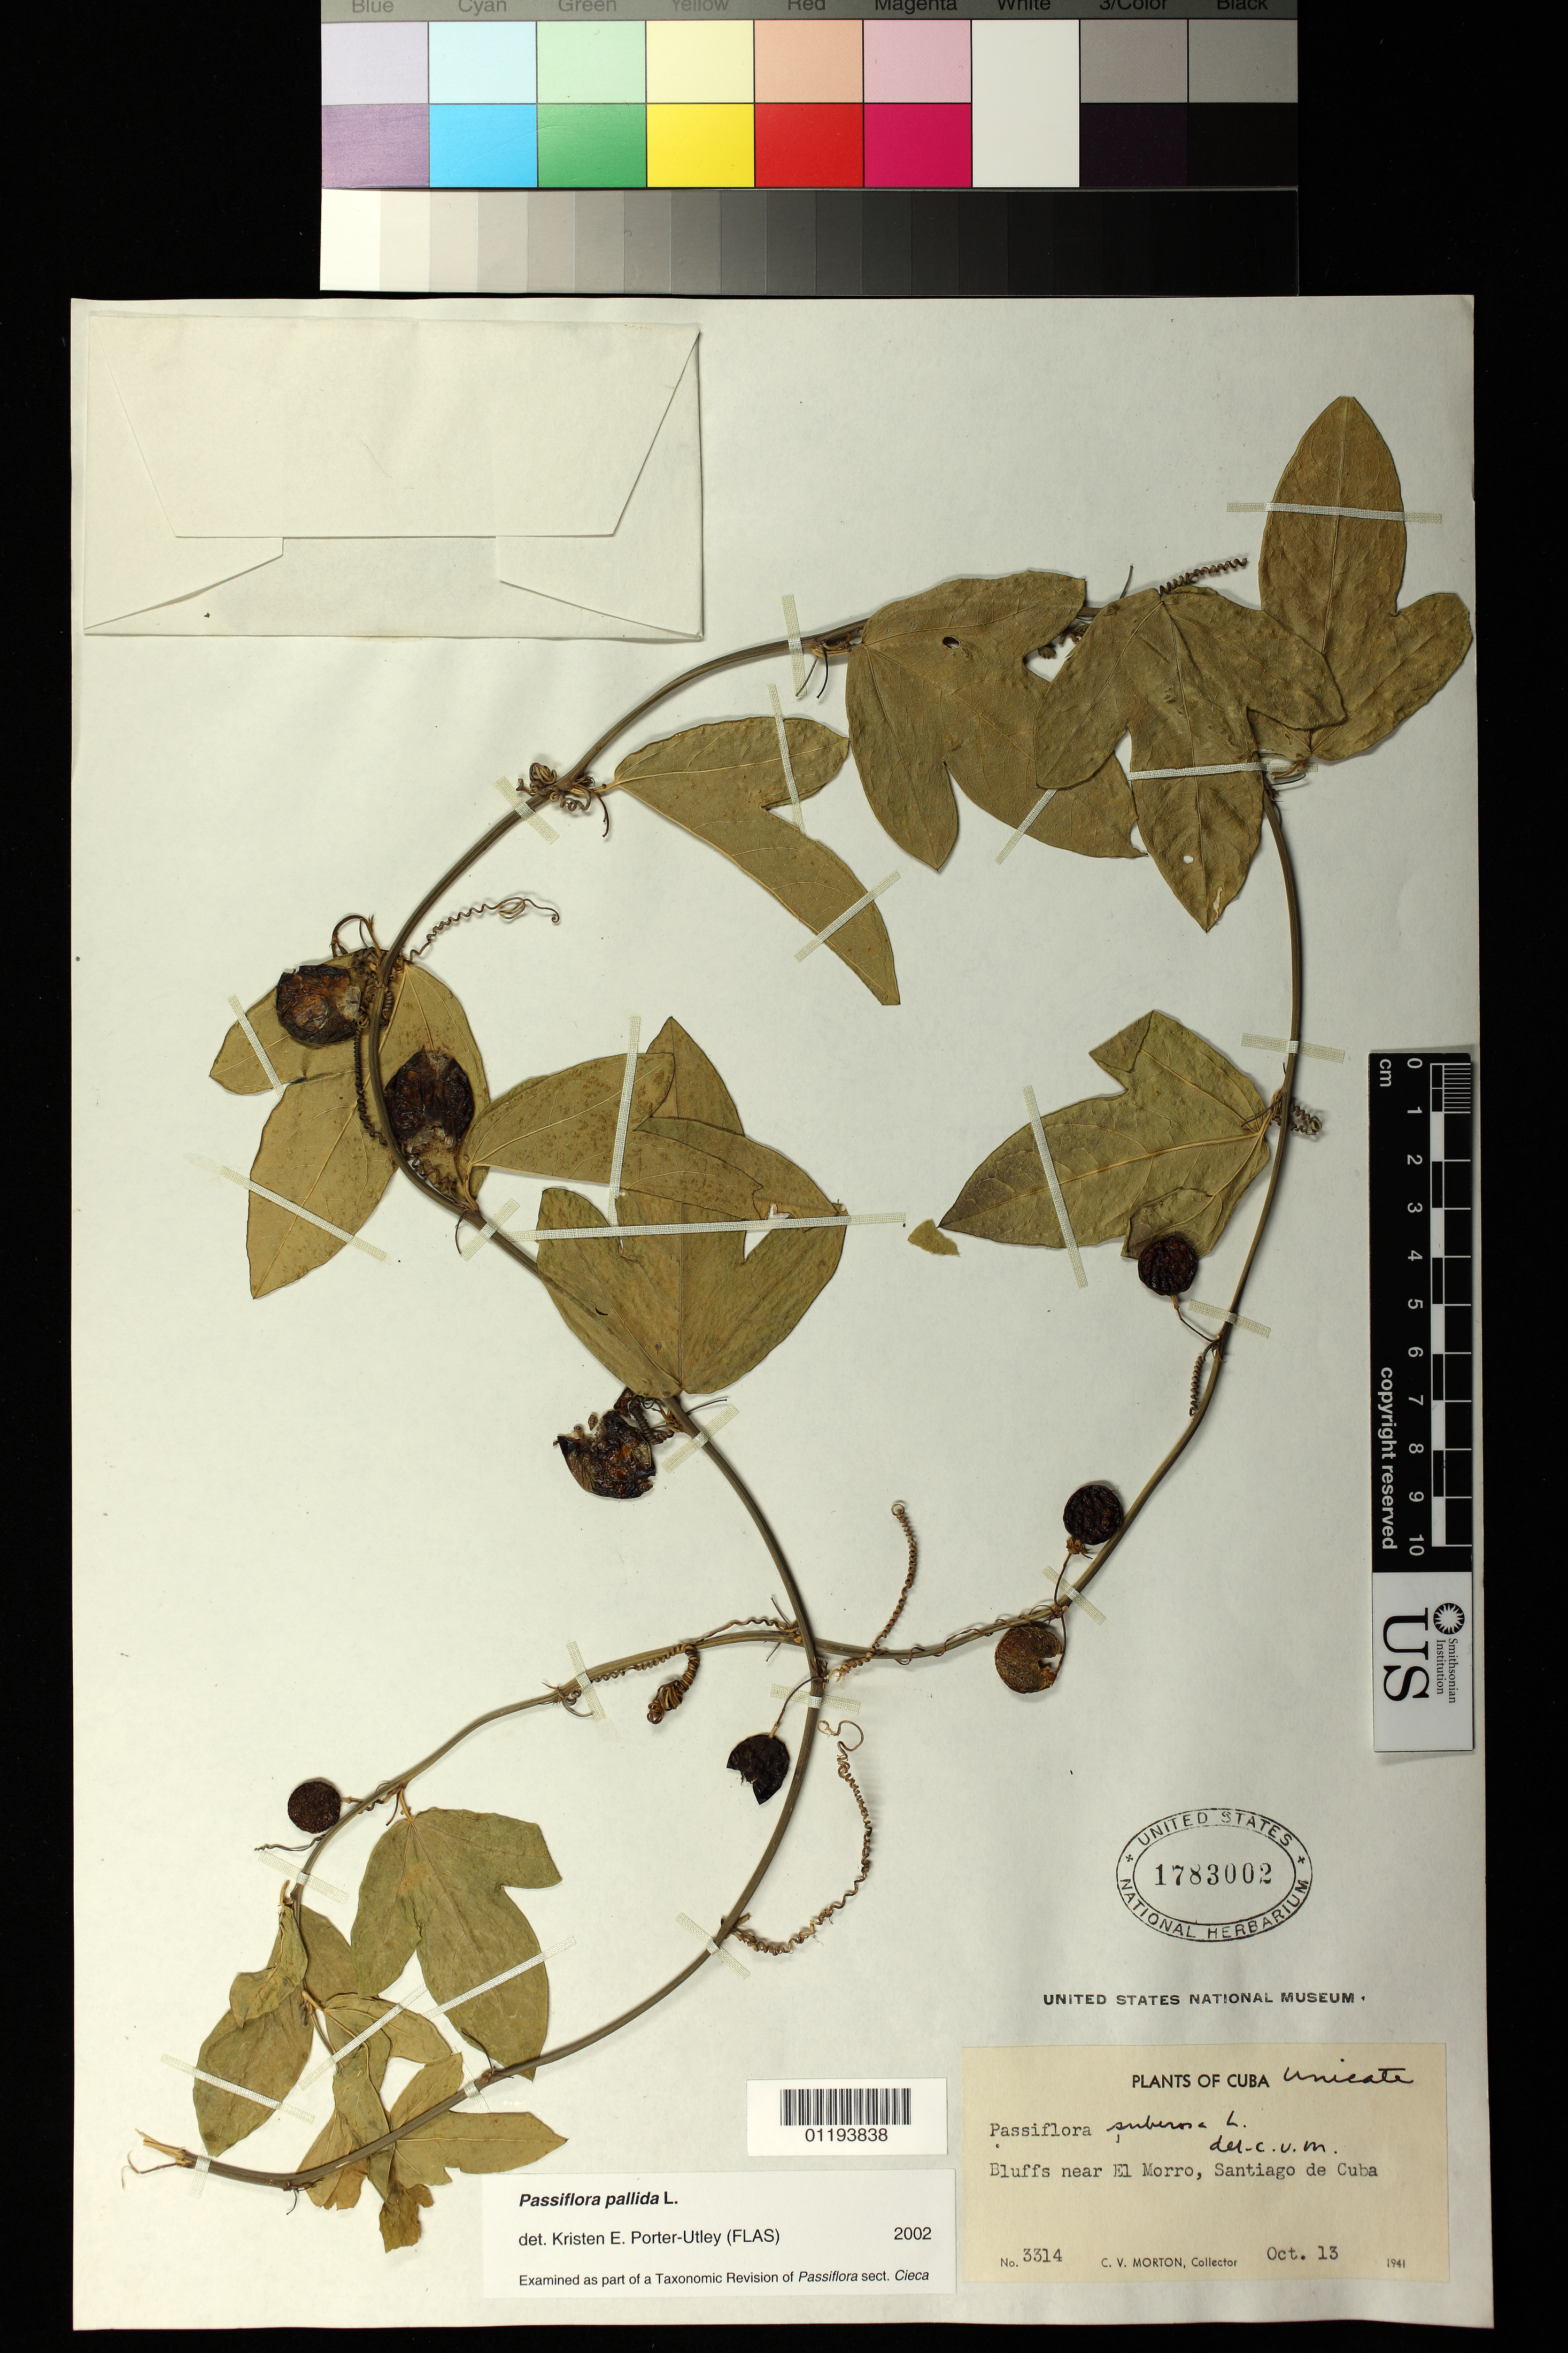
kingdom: Plantae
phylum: Tracheophyta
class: Magnoliopsida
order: Malpighiales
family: Passifloraceae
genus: Passiflora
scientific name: Passiflora pallida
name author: L.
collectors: C. V. Morton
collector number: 3314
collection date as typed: Oct 13 1941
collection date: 1941-10-13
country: Cuba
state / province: Santiago de Cuba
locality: Bluffs near El Morro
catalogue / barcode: US 1783002